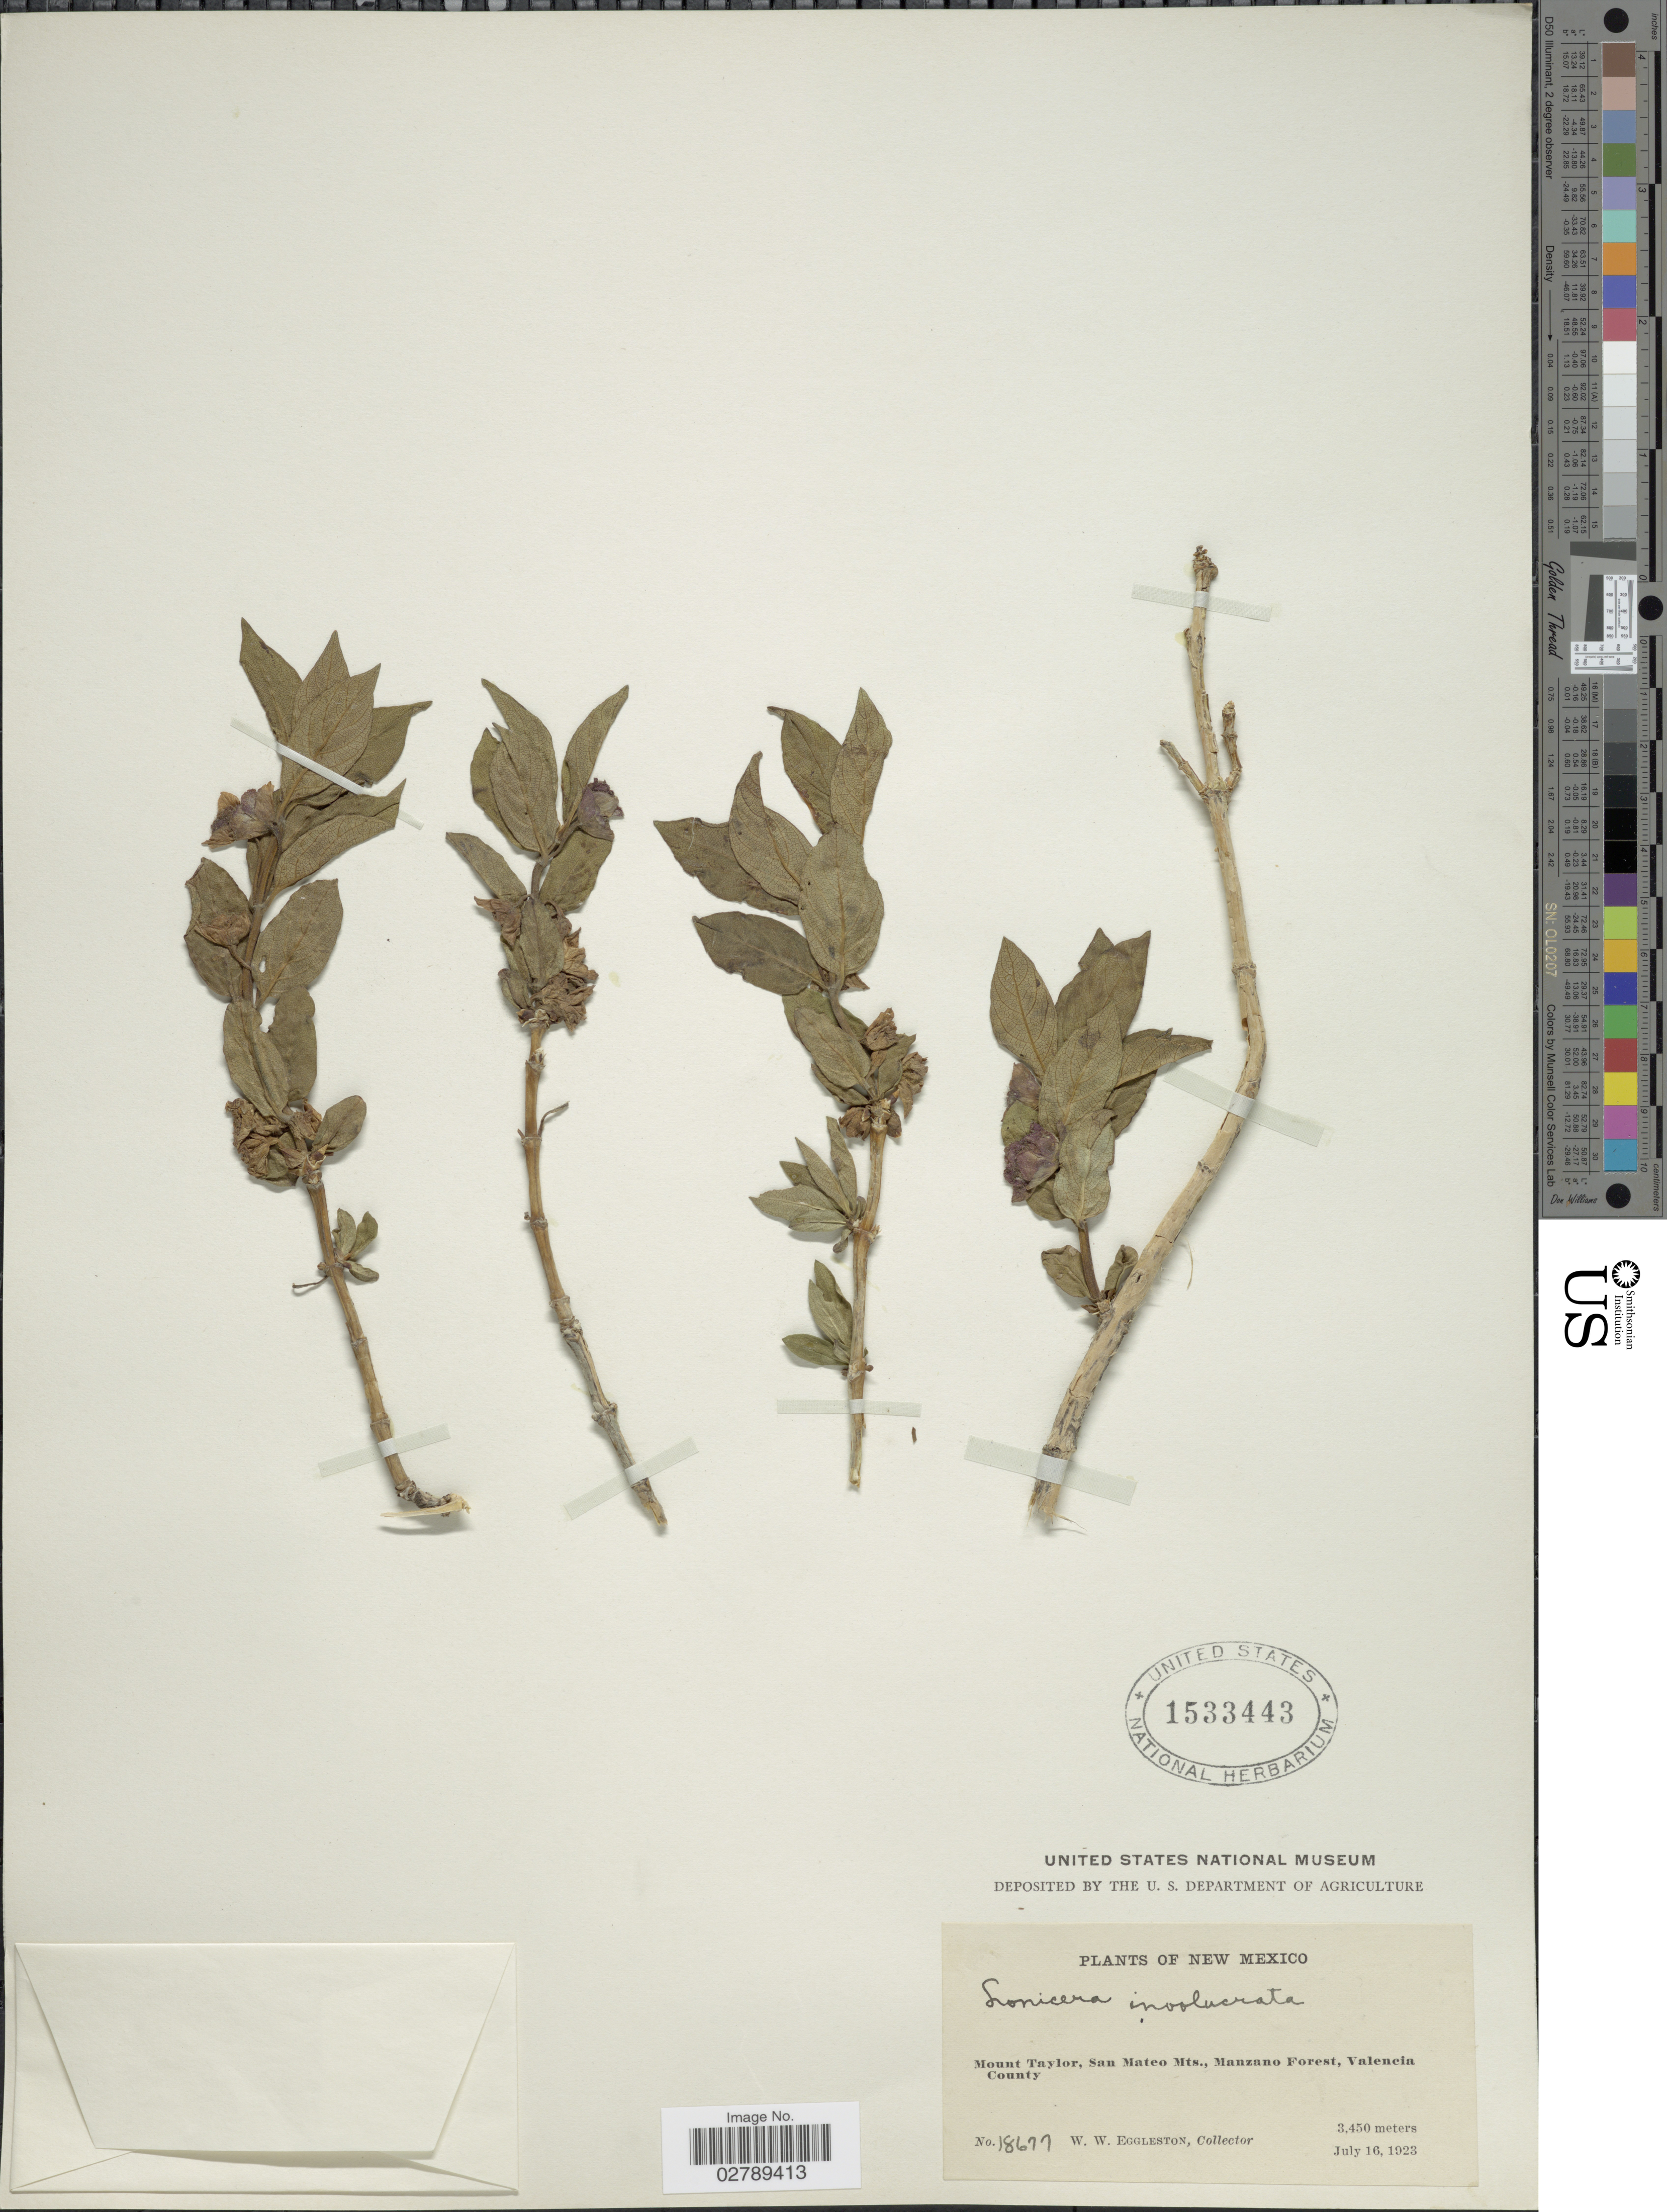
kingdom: Plantae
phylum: Tracheophyta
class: Magnoliopsida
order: Dipsacales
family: Caprifoliaceae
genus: Lonicera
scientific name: Lonicera involucrata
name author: (Richardson) Banks ex Spreng.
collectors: W. W. Eggleston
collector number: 18677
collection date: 1923-07-16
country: United States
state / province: New Mexico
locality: Mount Taylor, San Mateo Mts., Manzano Forest, Valencia County.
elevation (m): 3450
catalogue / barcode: US 1533443